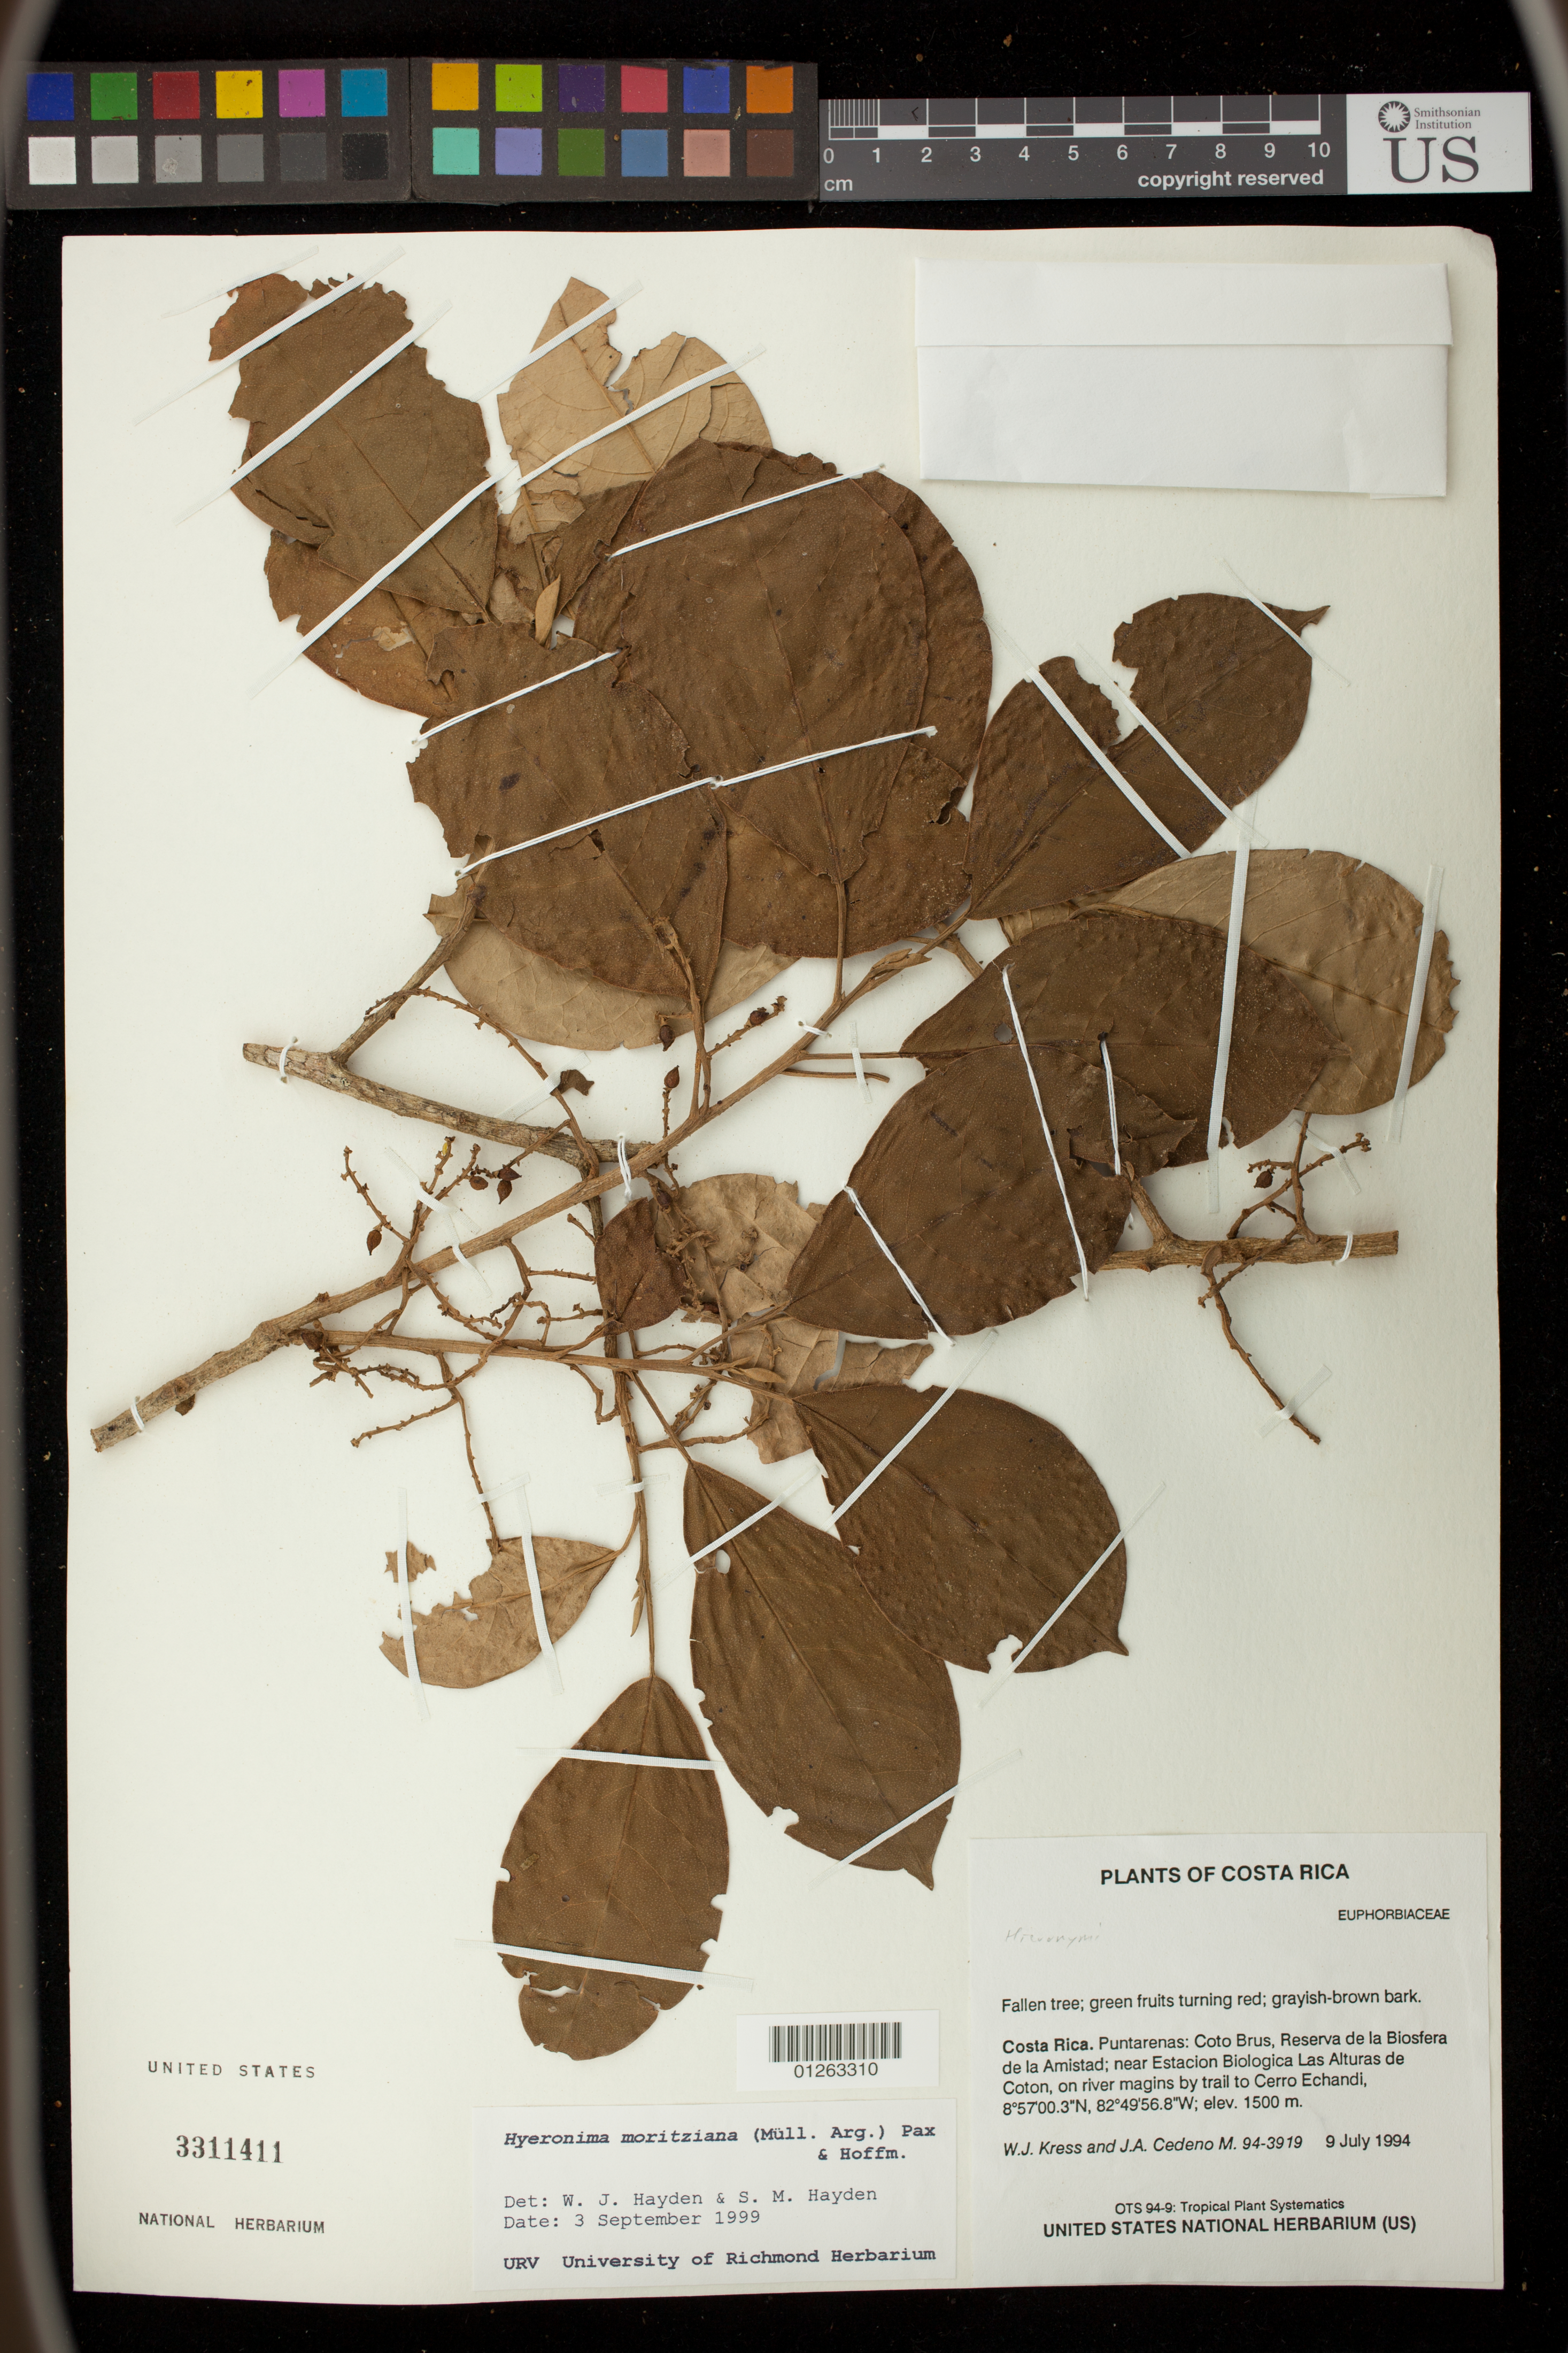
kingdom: Plantae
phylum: Tracheophyta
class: Magnoliopsida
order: Malpighiales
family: Phyllanthaceae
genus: Hieronyma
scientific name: Hieronyma moritziana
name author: (Müll. Arg.) Pax ex K. Hoffm.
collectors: W. J. Kress & J. A. Cedeño M.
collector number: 94-3919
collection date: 1994-07-09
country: Costa Rica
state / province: Puntarenas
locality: Coto Brus, Reserva de al Biosfera de al Amistad; near Estacion Biologica Las Alturas de Coton, on river margins by trail to Cerro Echandi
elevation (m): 1500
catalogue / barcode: US 3311411